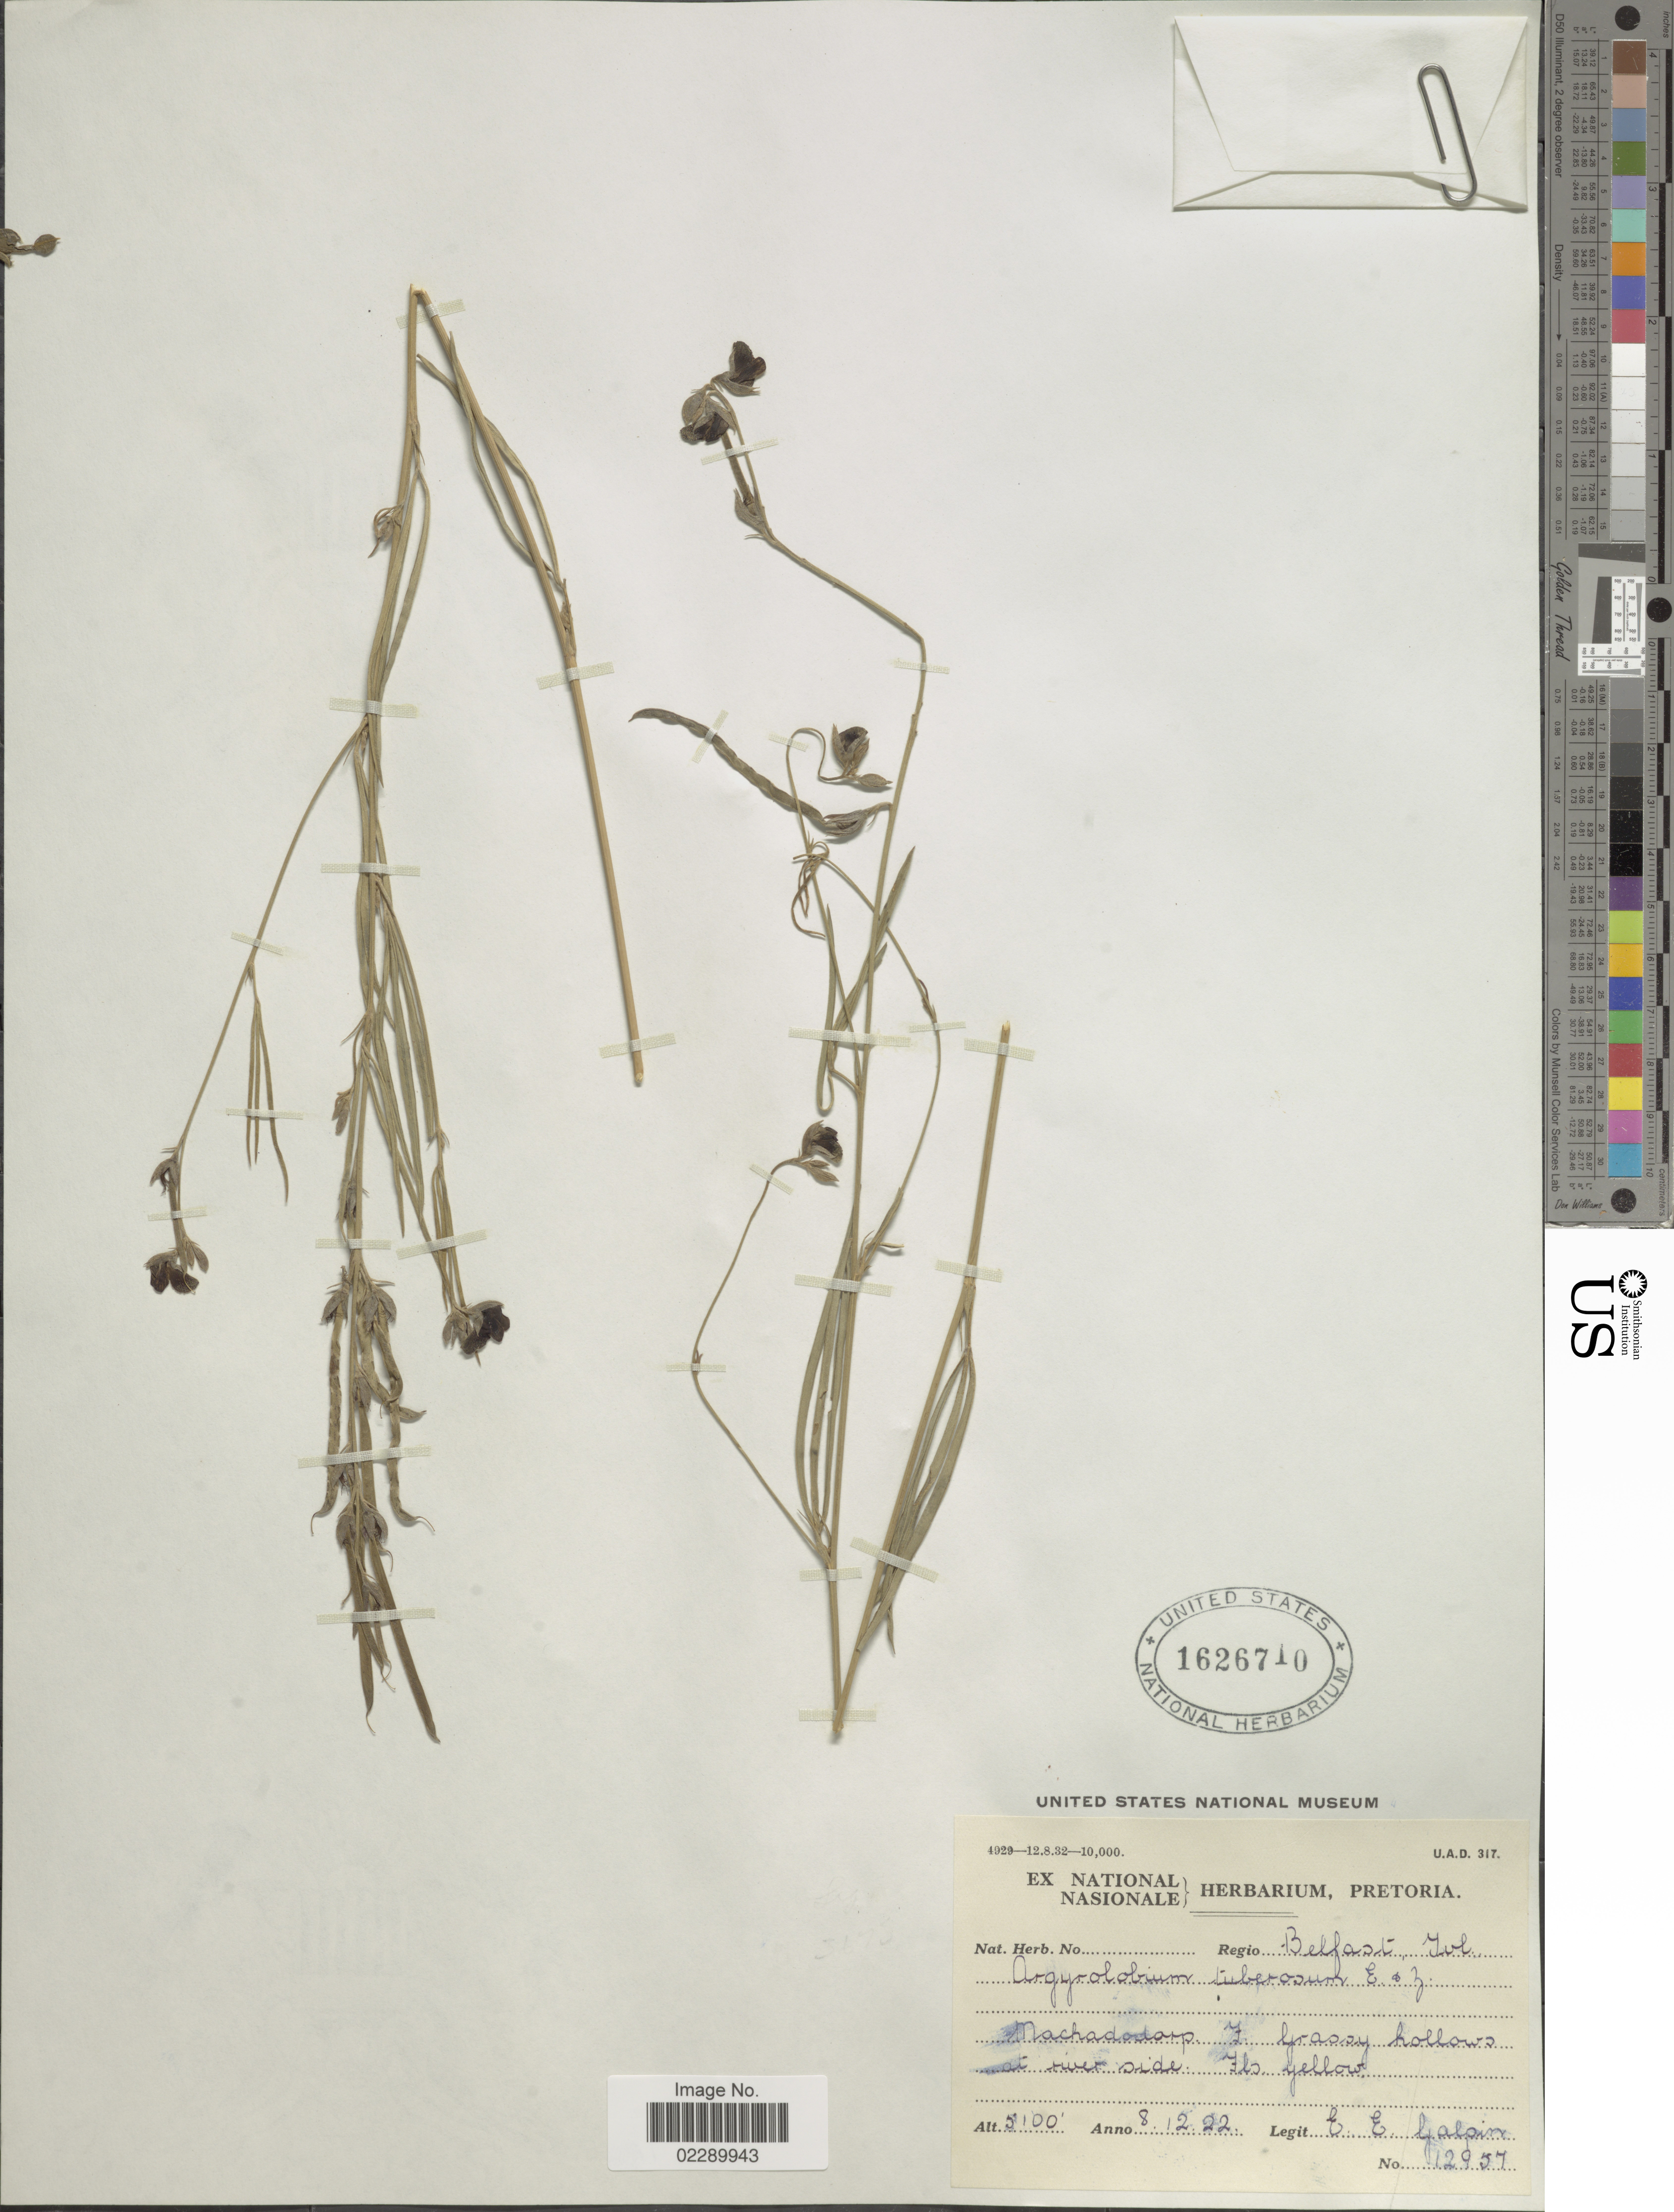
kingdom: Plantae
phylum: Tracheophyta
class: Magnoliopsida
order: Fabales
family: Fabaceae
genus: Argyrolobium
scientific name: Argyrolobium tuberosum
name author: Eckl. & Zeyh.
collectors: E. Galpin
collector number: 12957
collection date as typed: Transcribed d/m/y: 8/12/22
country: South Africa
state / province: Mpumalanga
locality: Belfast Tvl. Machadodorp, Z. Grassy hollows at river side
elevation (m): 1554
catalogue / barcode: US 1626710